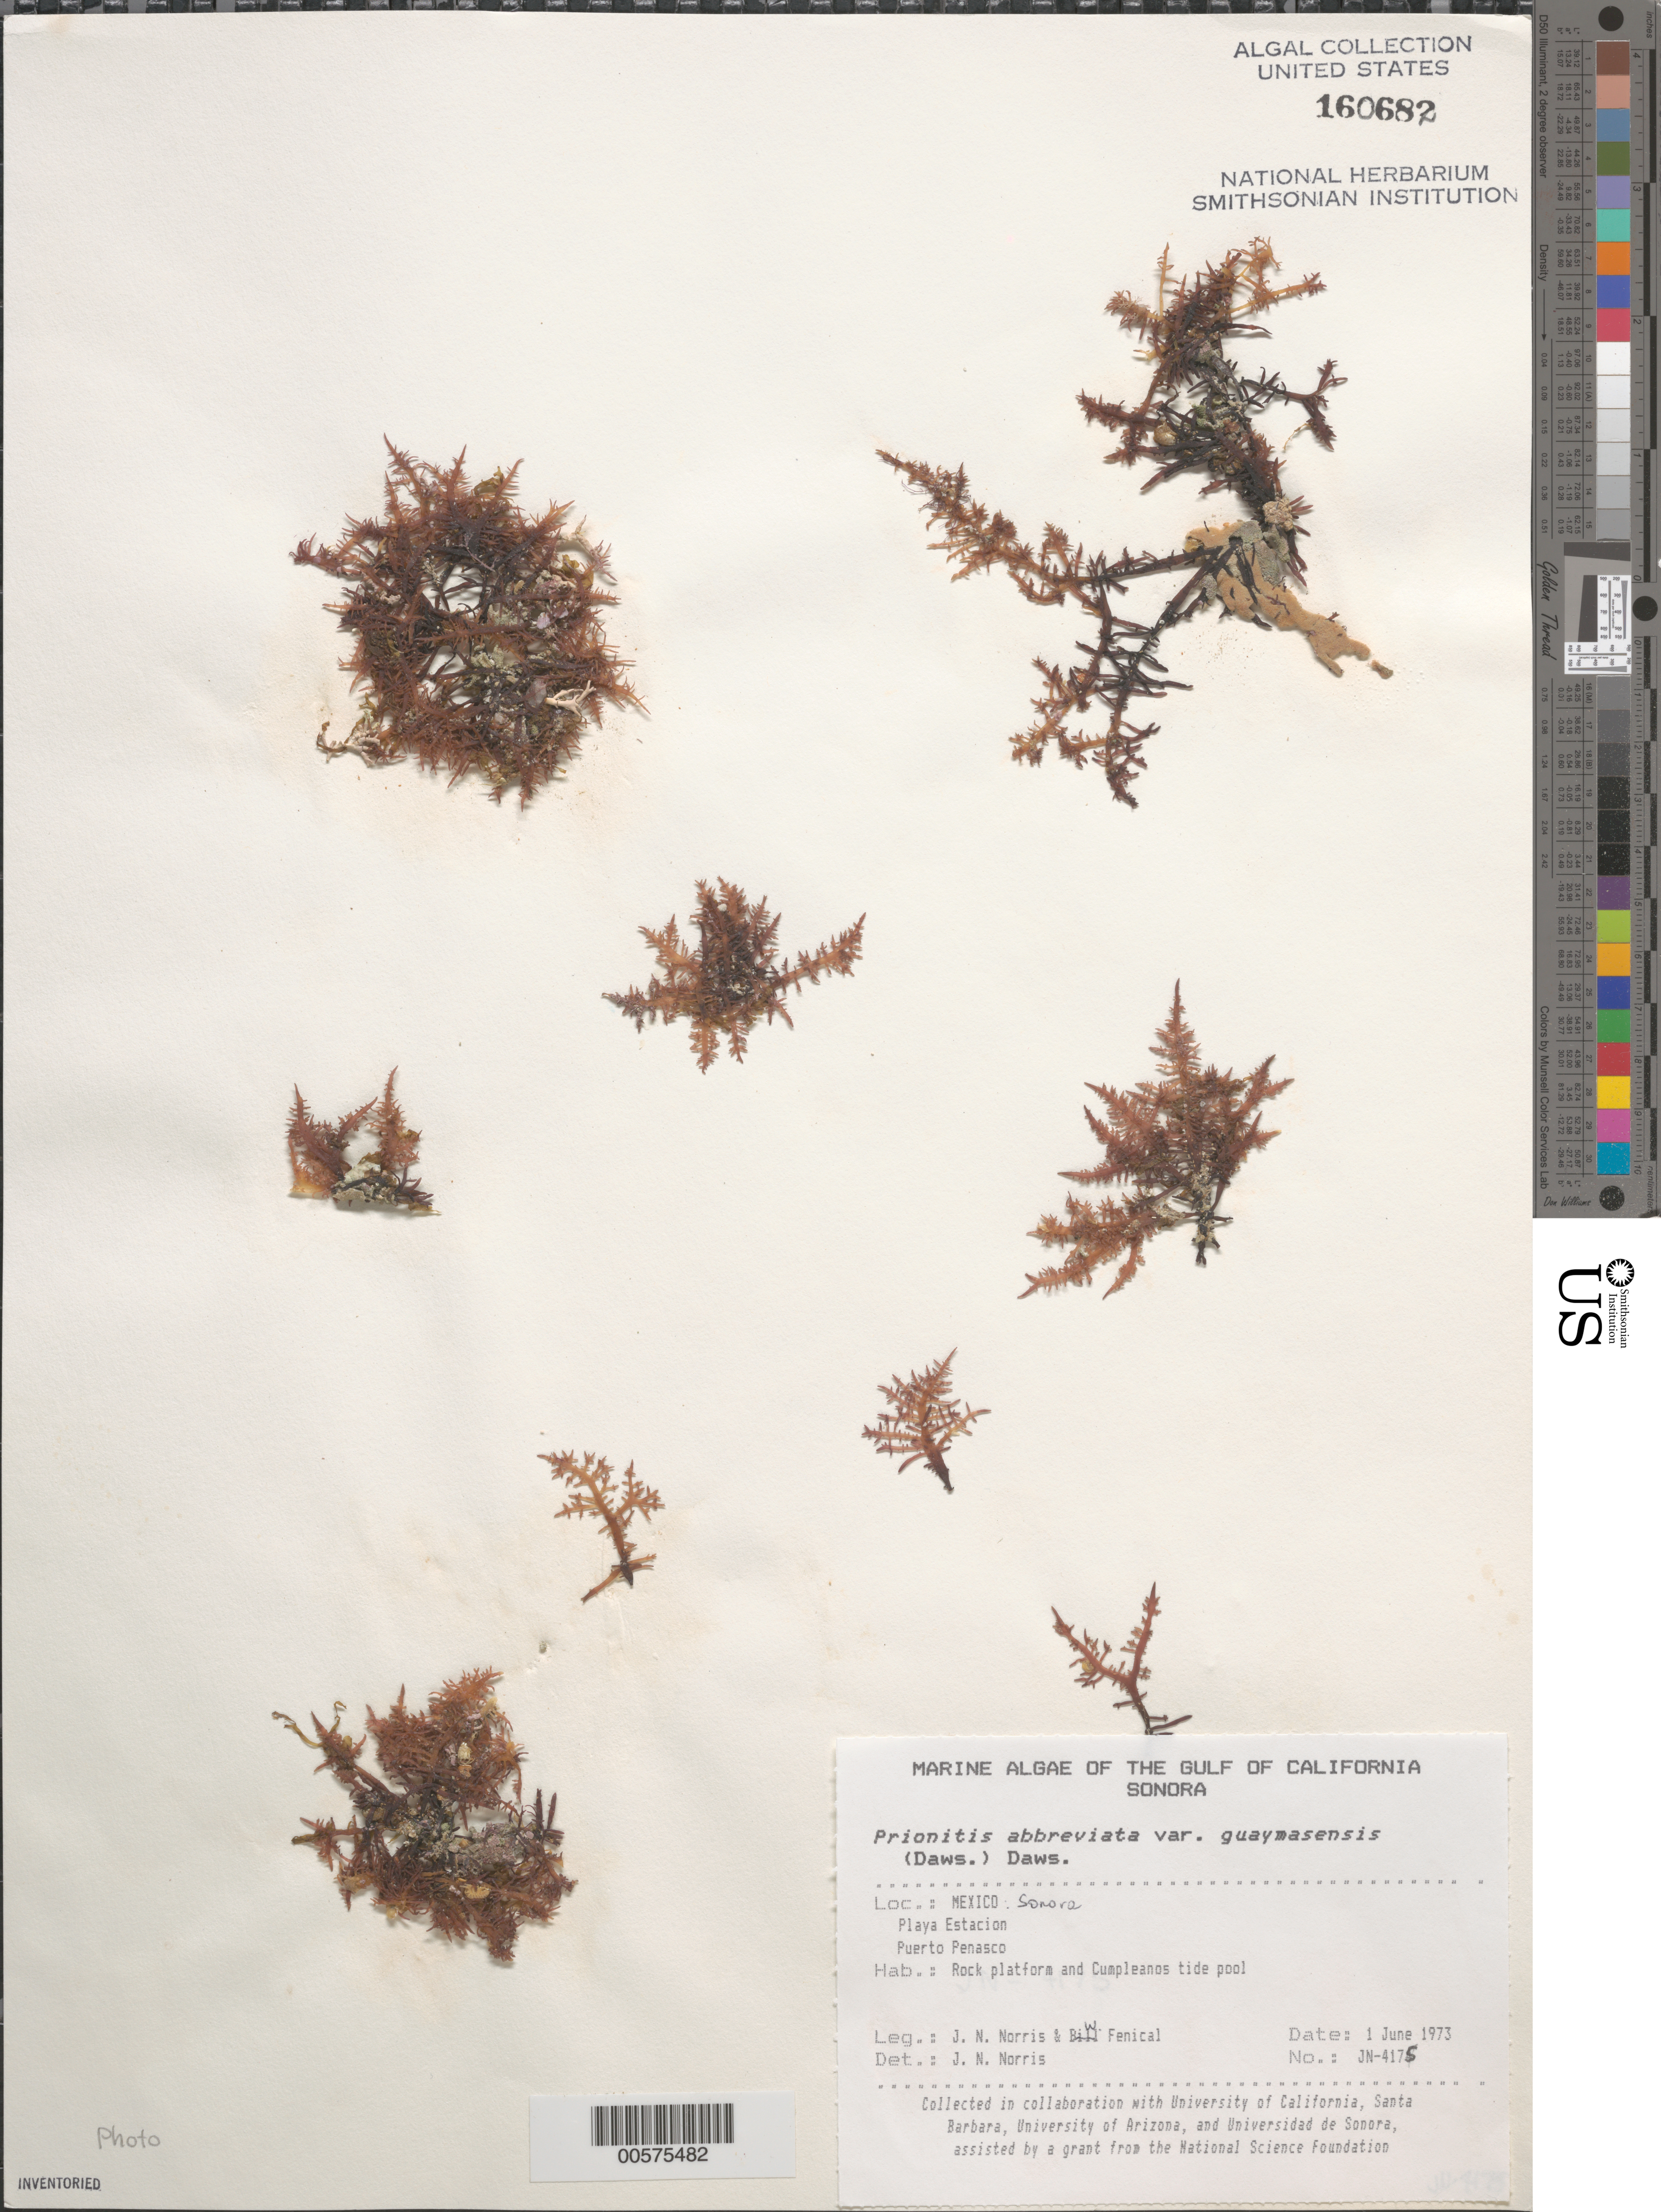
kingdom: Plantae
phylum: Rhodophyta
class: Florideophyceae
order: Cryptonemiales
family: Cryptonemiaceae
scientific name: Prionitis abbreviata var. guaymasensis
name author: (E.Y. Dawson) E.Y. Dawson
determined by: Norris, James N.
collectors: J. N. Norris & W. Fenical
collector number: JN-4175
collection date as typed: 01 Jun 1973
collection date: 1973-06-01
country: Mexico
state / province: Sonora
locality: Playa Estacion, Puerto Penasco, Cumpleanos Tide Pool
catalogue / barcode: US 160682